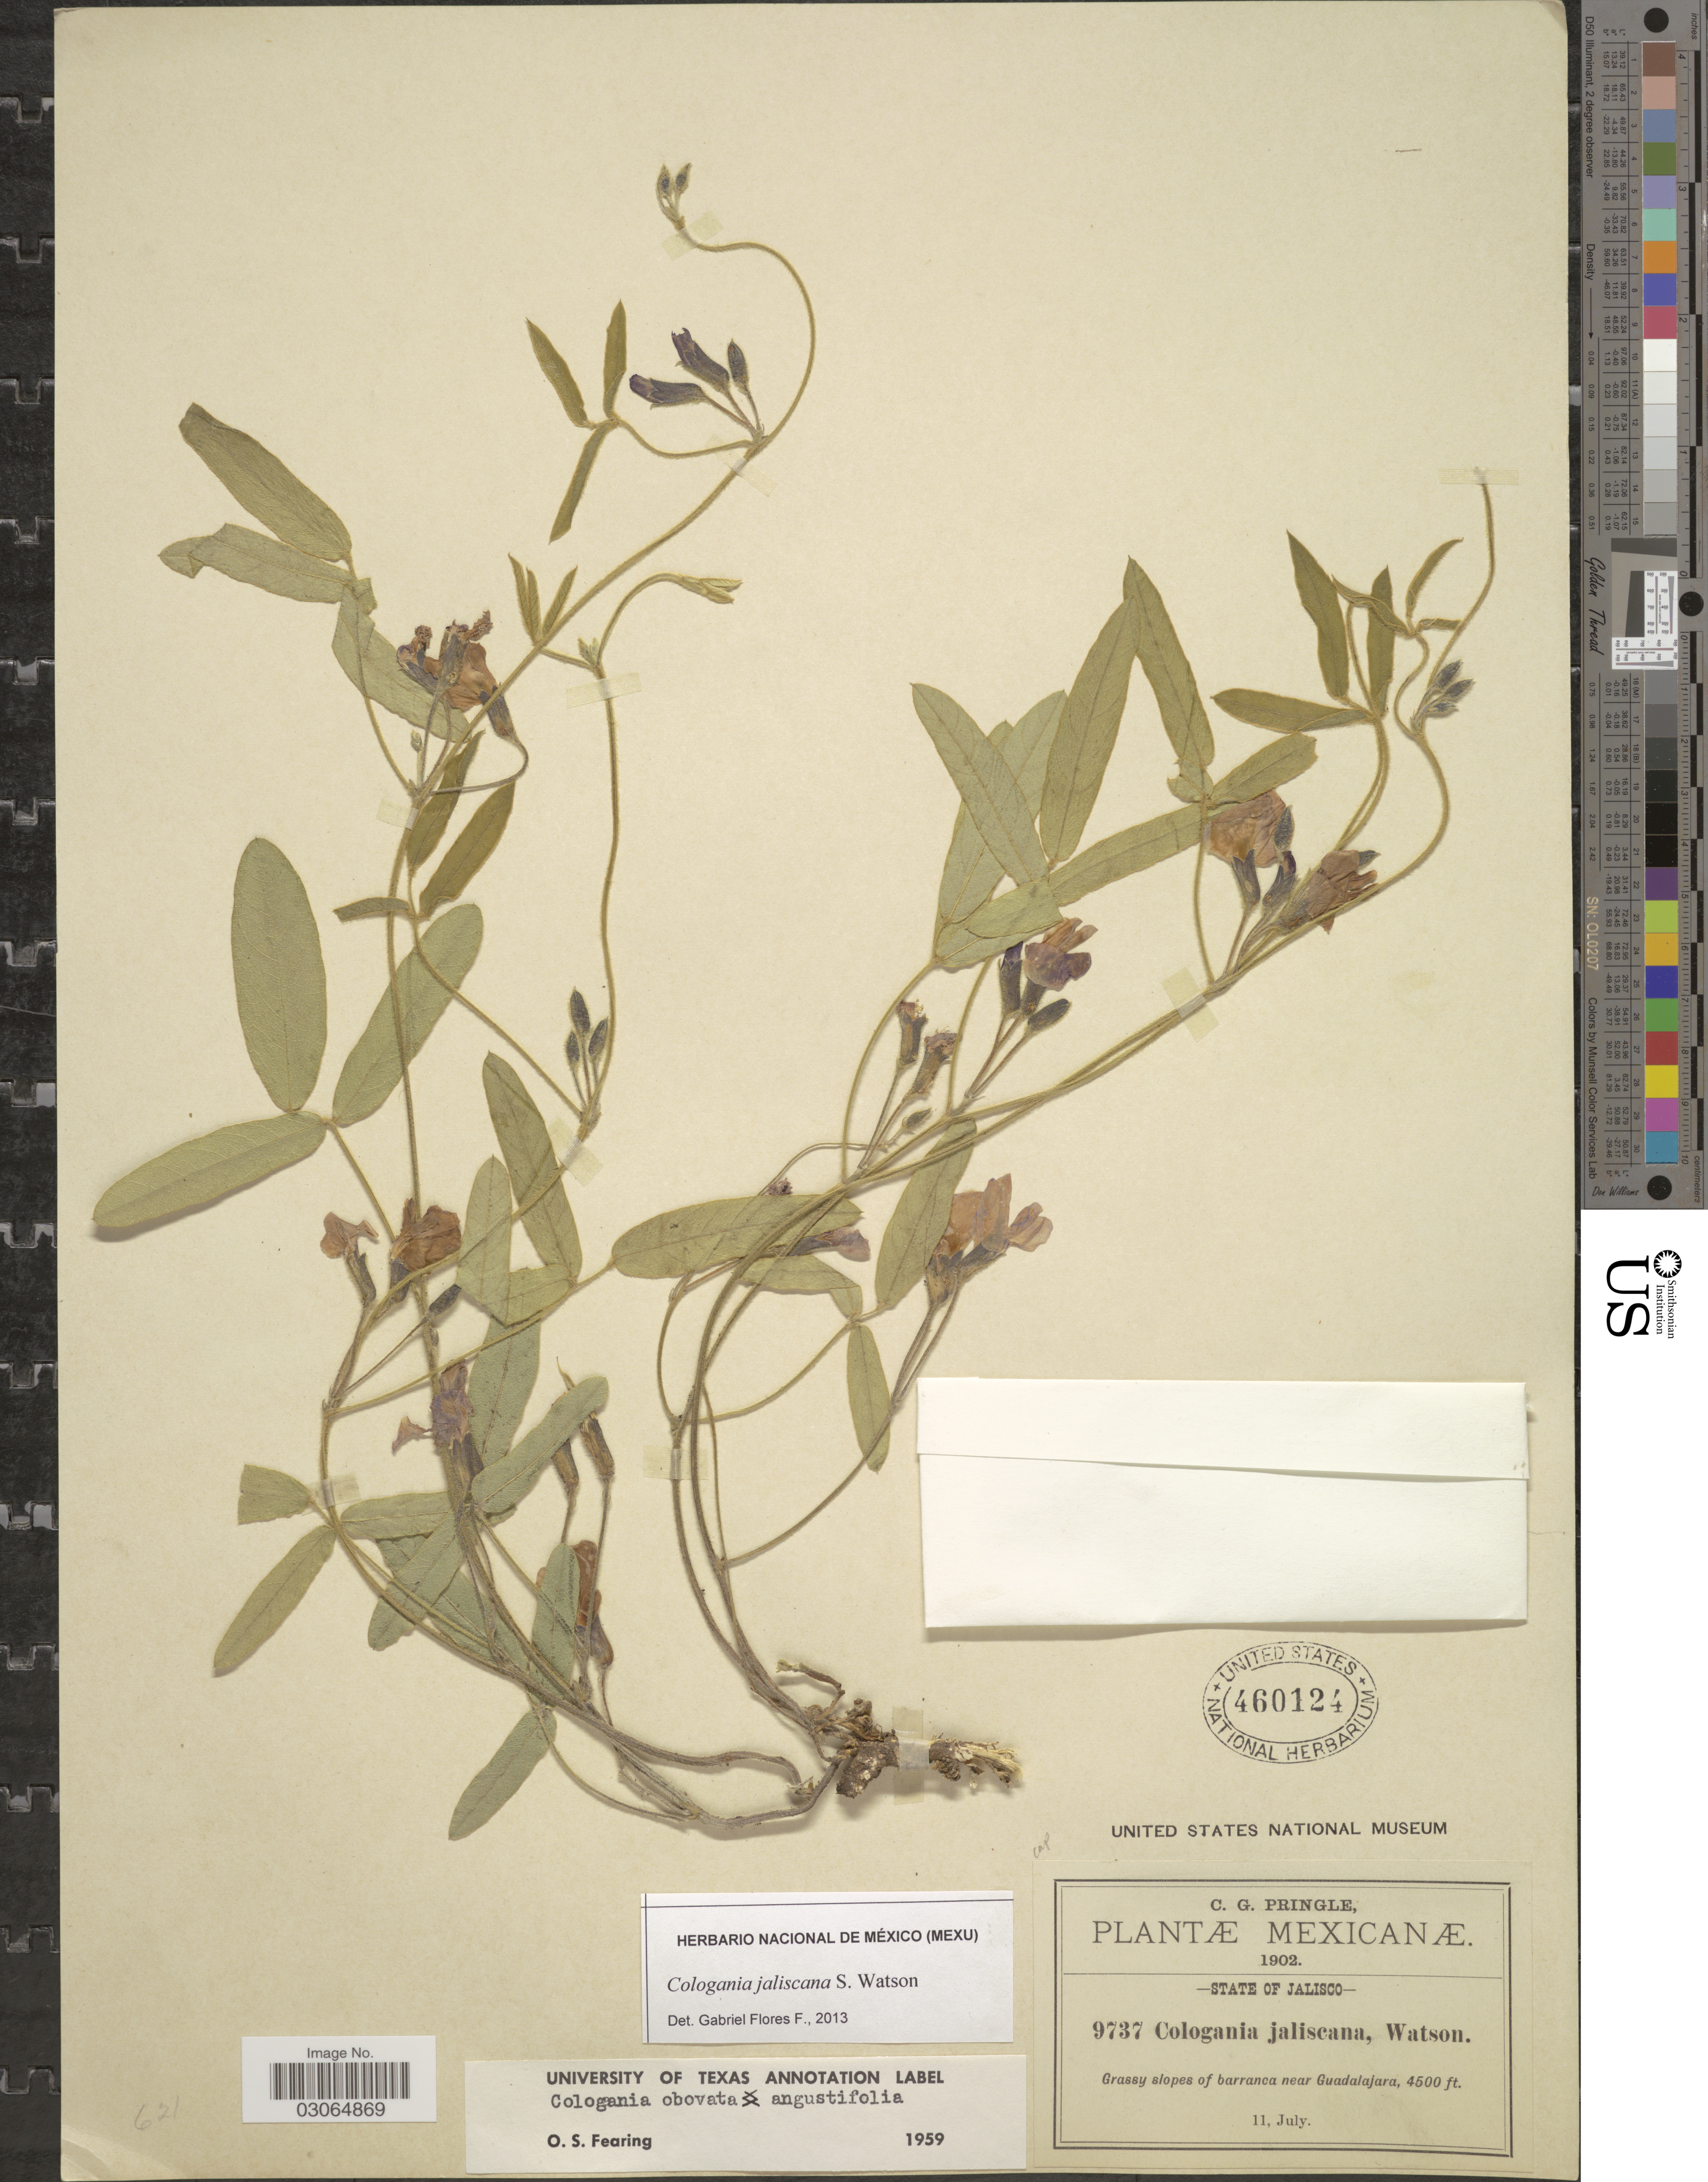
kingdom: Plantae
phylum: Tracheophyta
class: Magnoliopsida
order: Fabales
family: Fabaceae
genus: Cologania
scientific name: Cologania obovata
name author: Schltdl.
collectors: C. G. Pringle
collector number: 9737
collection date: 1902-07-11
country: Mexico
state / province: Jalisco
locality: Grassy slopes of barranca near Guadalajara.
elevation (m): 1372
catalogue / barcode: US 460124